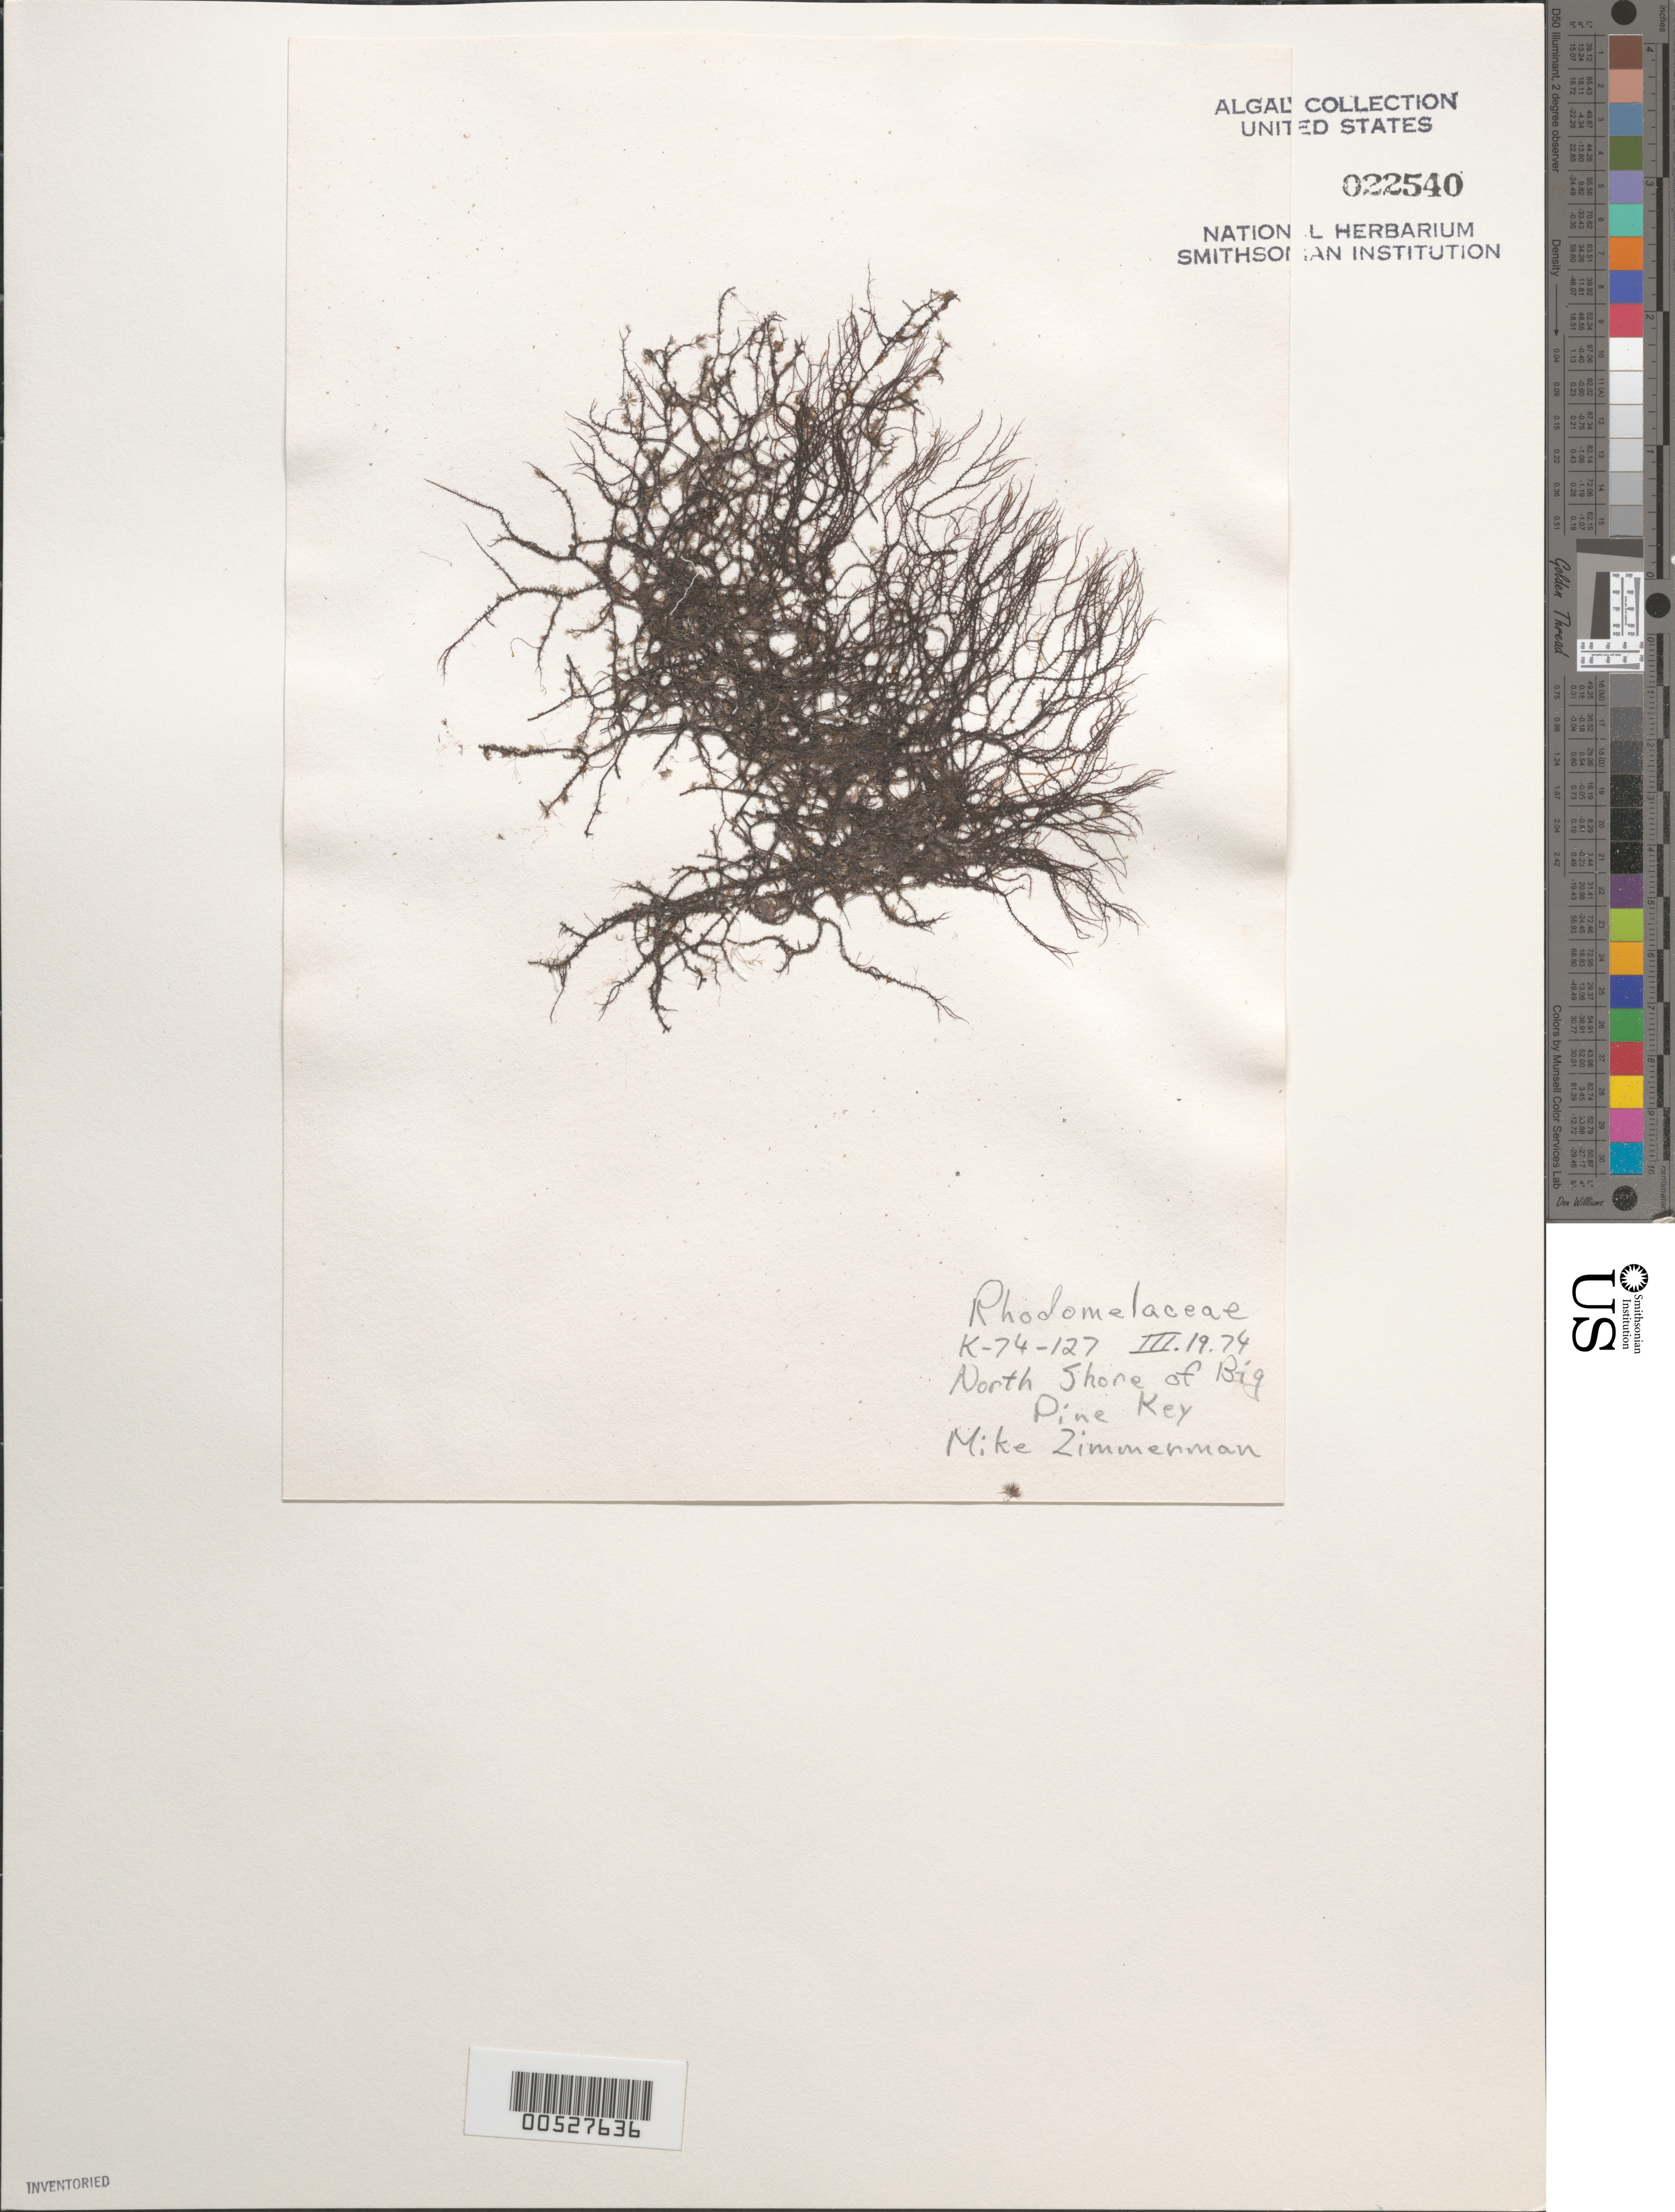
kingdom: Plantae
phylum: Rhodophyta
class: Florideophyceae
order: Ceramiales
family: Rhodomelaceae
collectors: M. Zimmerman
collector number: K-74-127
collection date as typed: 19 Mar 1974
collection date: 1974-03-19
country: United States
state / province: Florida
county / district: Monroe County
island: Big Pine Key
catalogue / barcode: US 22540